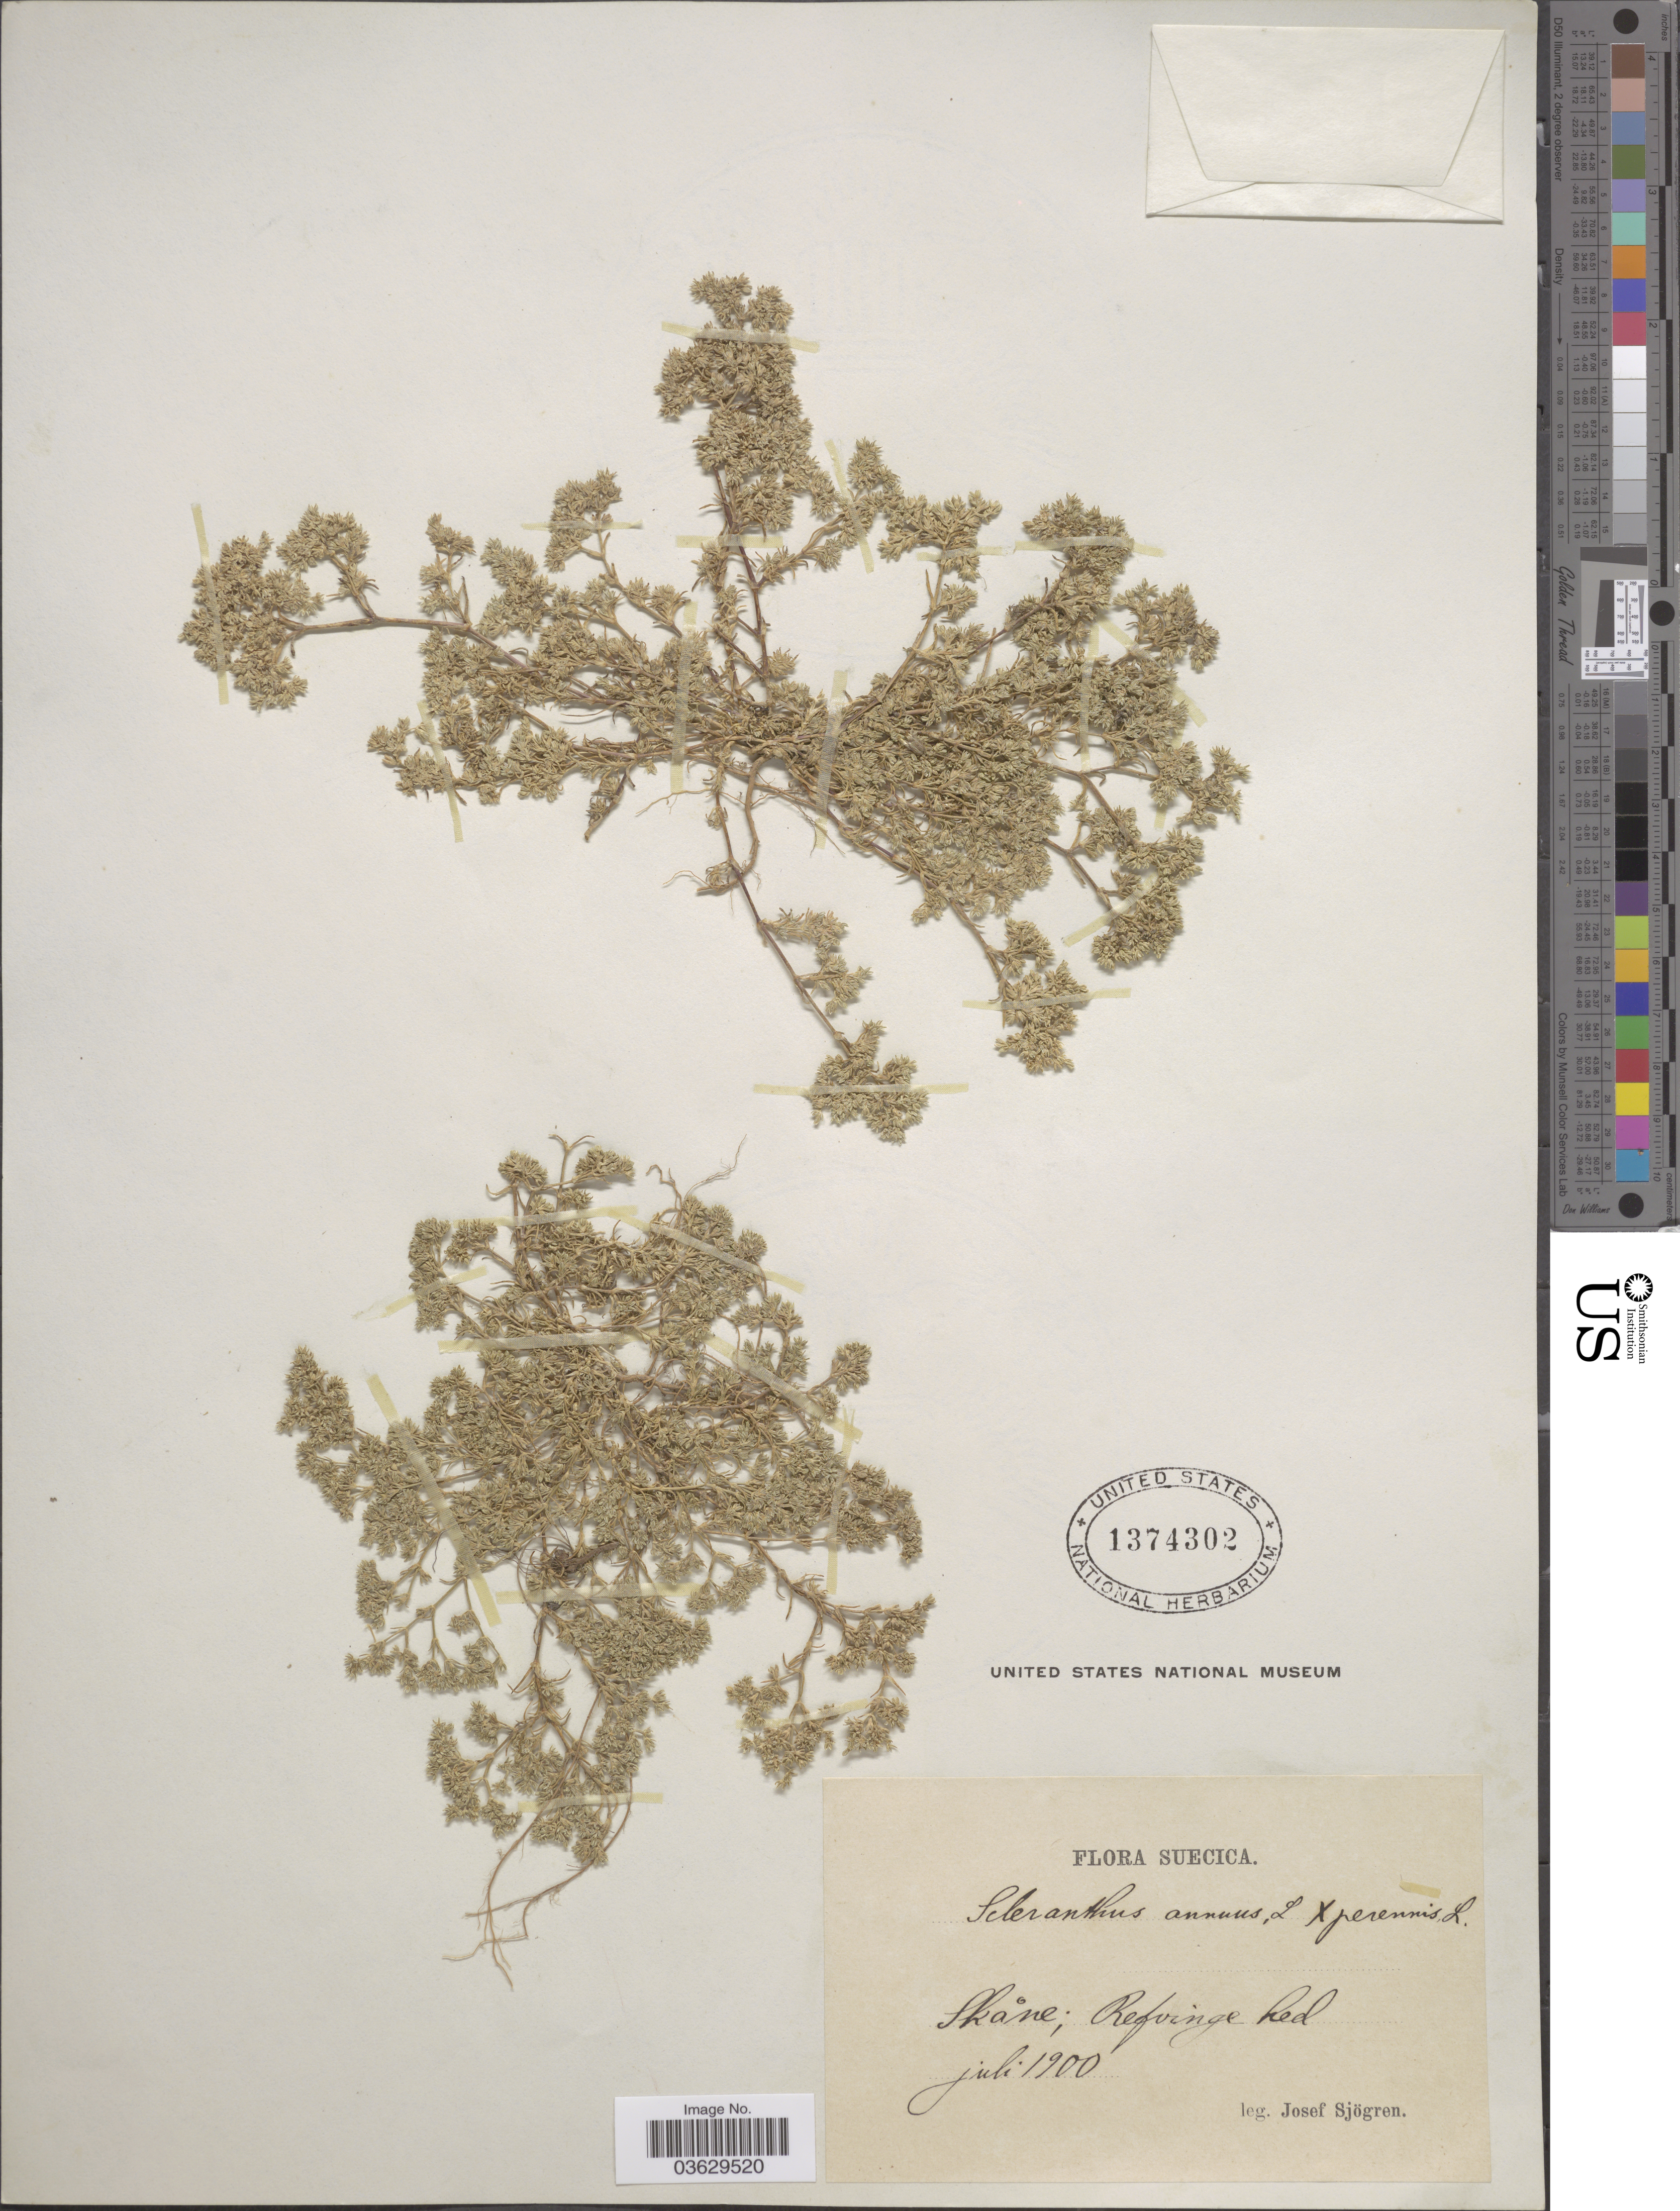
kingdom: Plantae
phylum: Tracheophyta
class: Magnoliopsida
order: Caryophyllales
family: Caryophyllaceae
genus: Scleranthus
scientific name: Scleranthus annuus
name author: L.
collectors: J. Sjögren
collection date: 1900-07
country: Sweden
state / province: Skåne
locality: Suecica. Refvinge hed.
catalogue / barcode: US 1374302